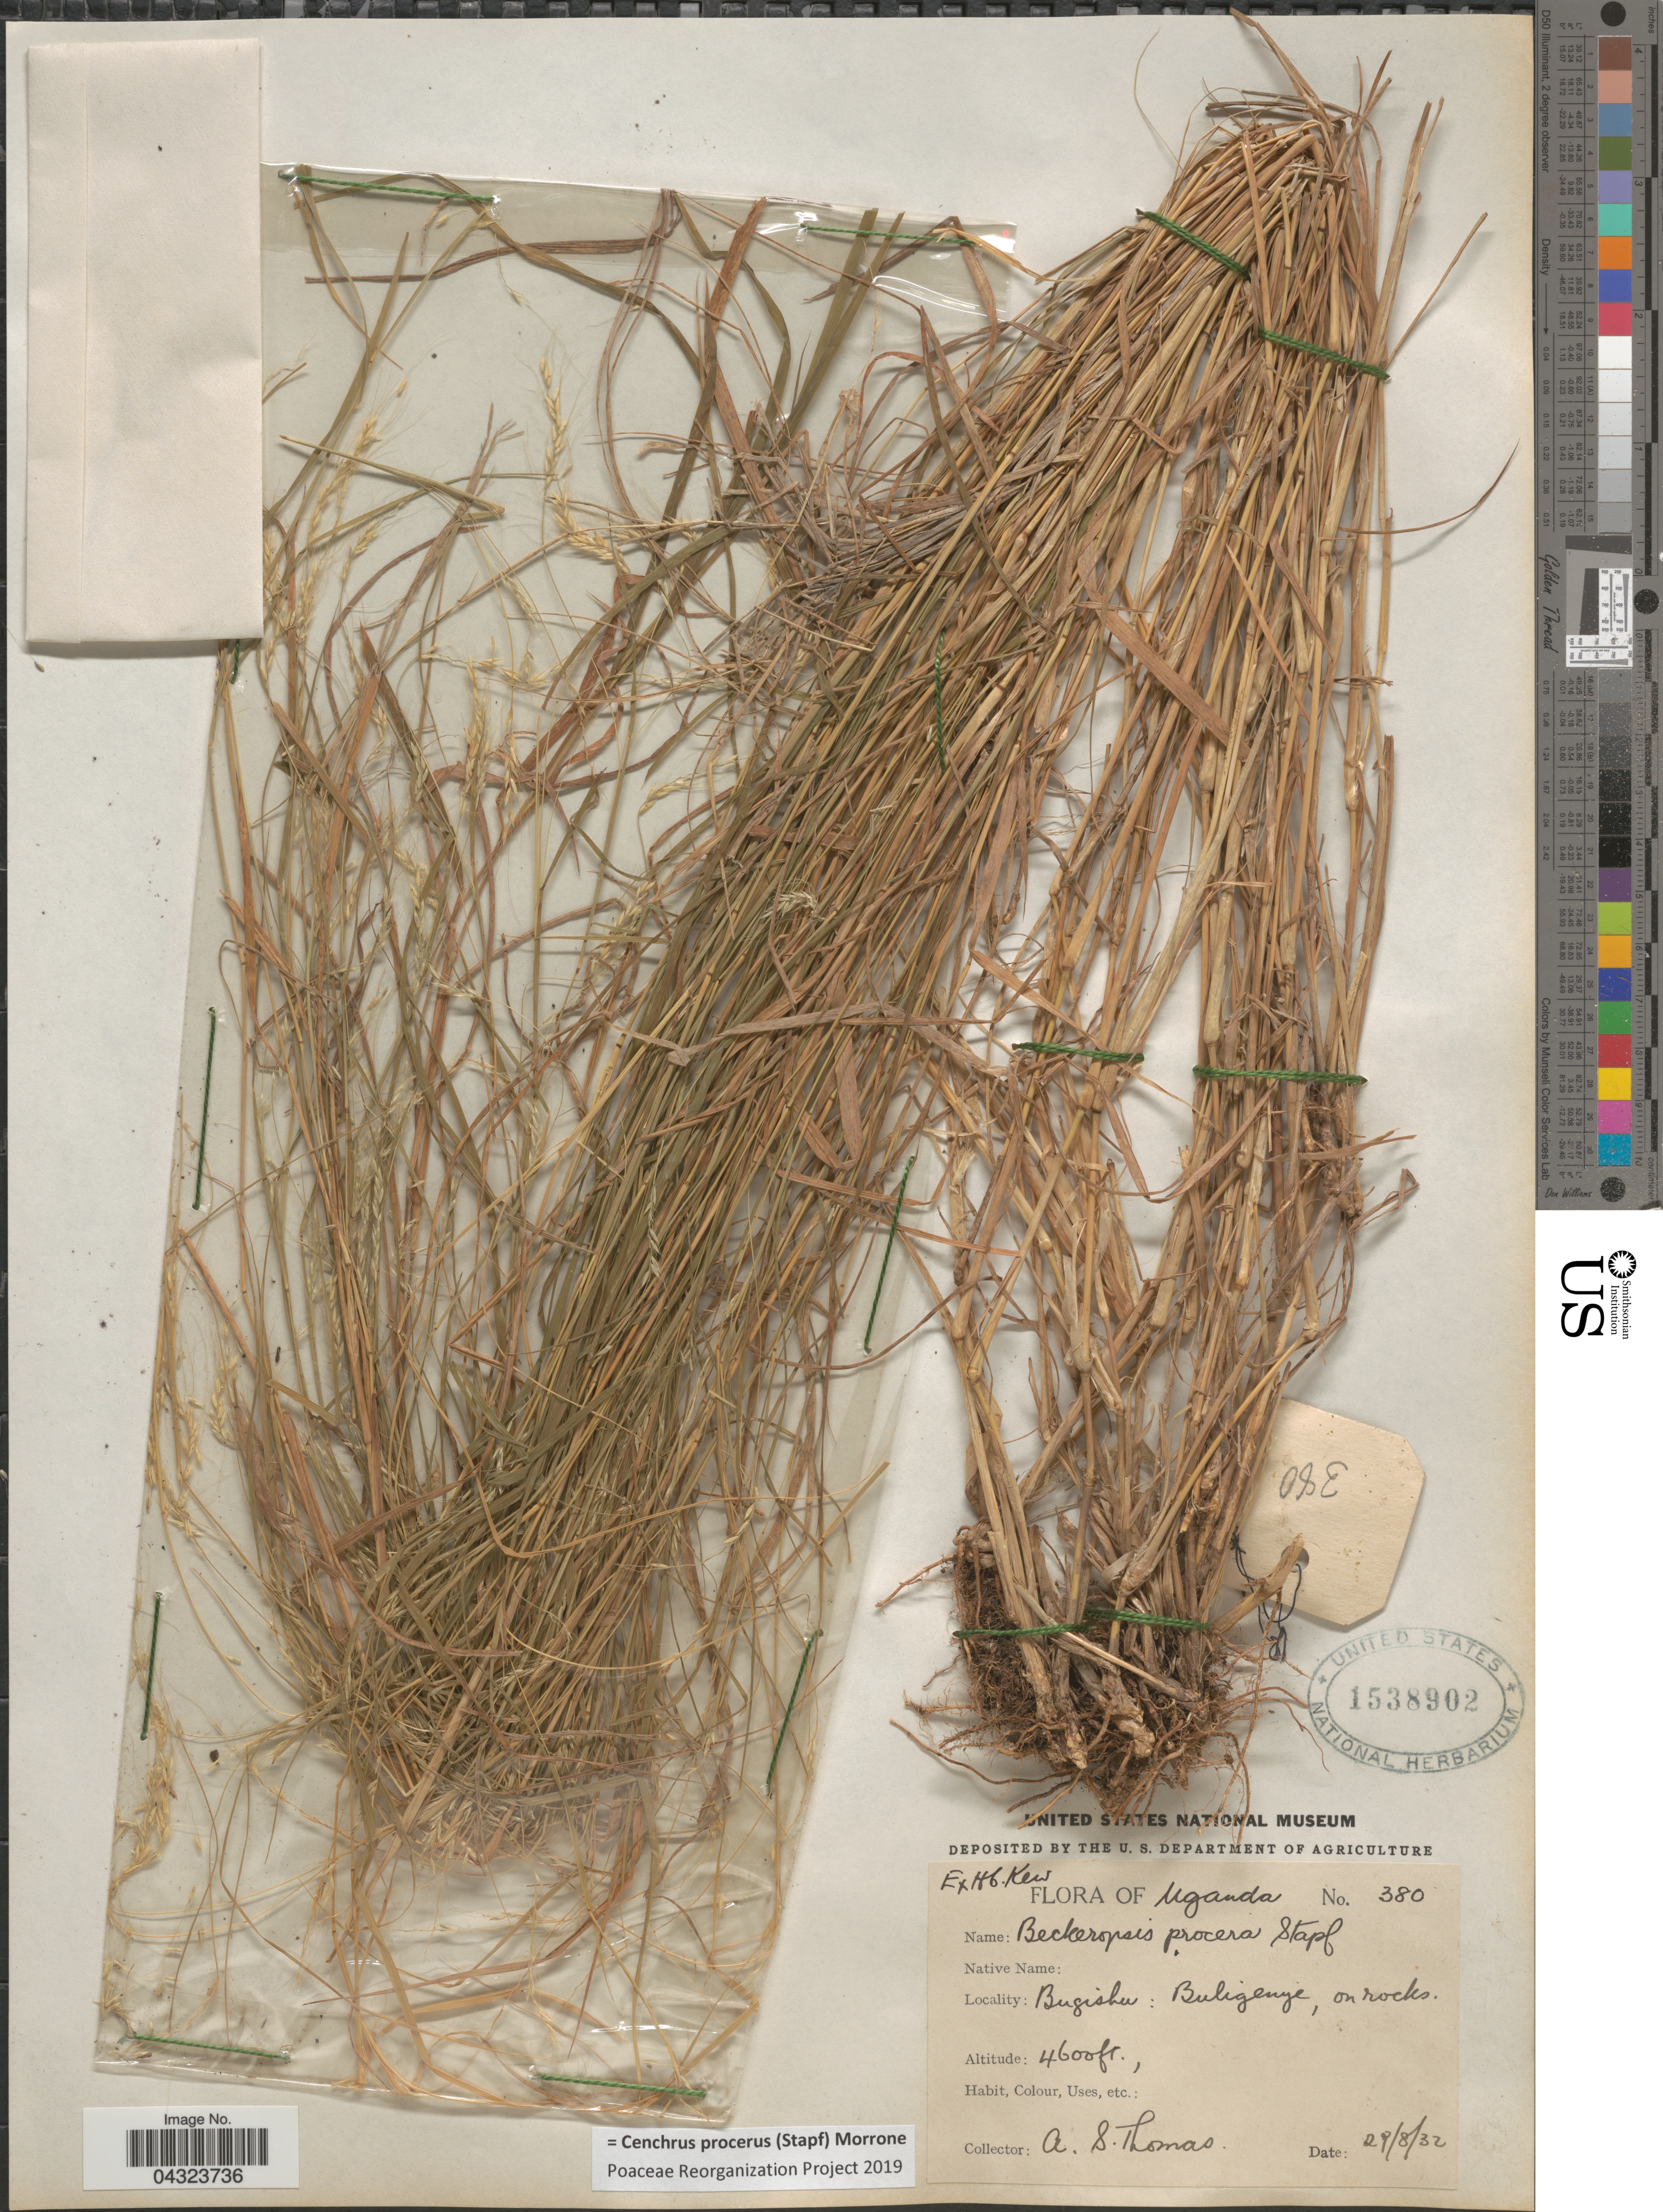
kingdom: Plantae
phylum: Tracheophyta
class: Liliopsida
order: Poales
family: Poaceae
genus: Cenchrus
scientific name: Cenchrus procerus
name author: (Stapf) Morrone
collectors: A. Thomas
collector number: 380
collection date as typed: Transcribed d/m/y: 27/8/32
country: Uganda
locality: Bugishu: Buligenye, on rocks.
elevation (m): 1402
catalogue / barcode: US 1538902